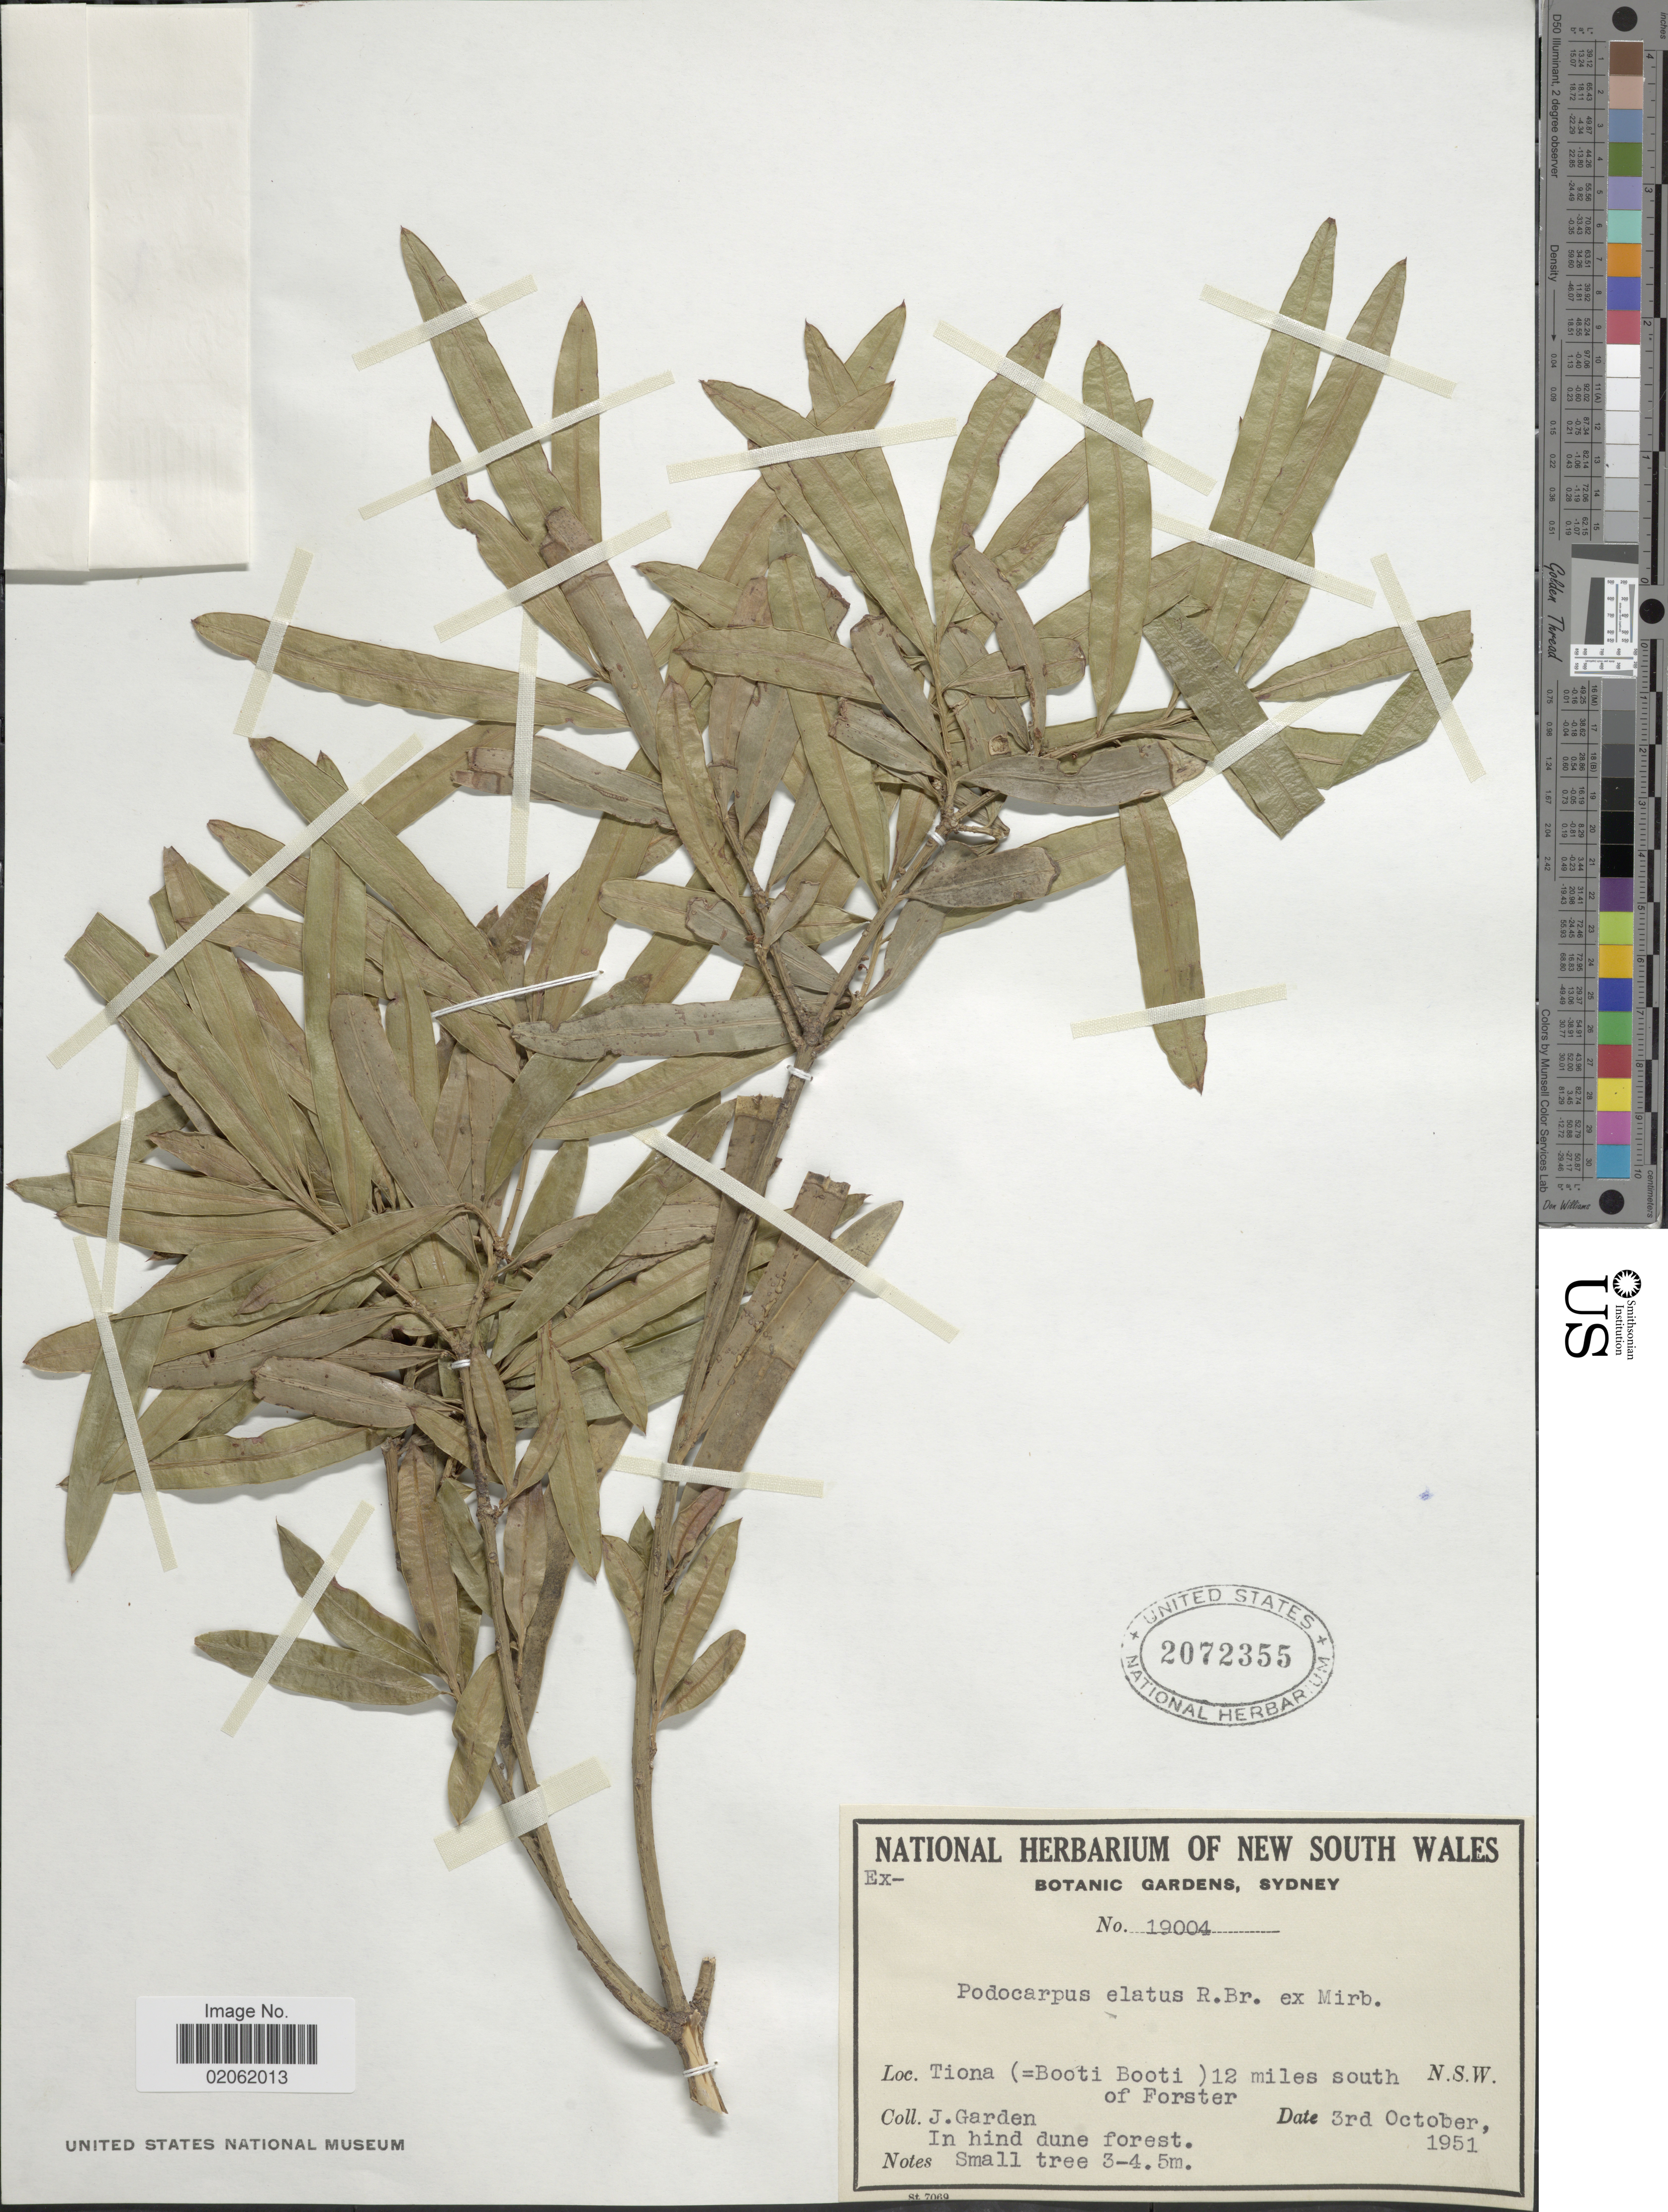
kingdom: Plantae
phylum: Tracheophyta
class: Pinopsida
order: Pinales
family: Podocarpaceae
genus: Podocarpus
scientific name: Podocarpus elatus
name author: R. Br. ex Endl.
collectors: J. Thompson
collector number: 19004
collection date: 1951-10-03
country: Australia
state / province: New South Wales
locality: Tiona (= Booti Booti) 12 miles south of Forster.N.S.W.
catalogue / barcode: US 2072355